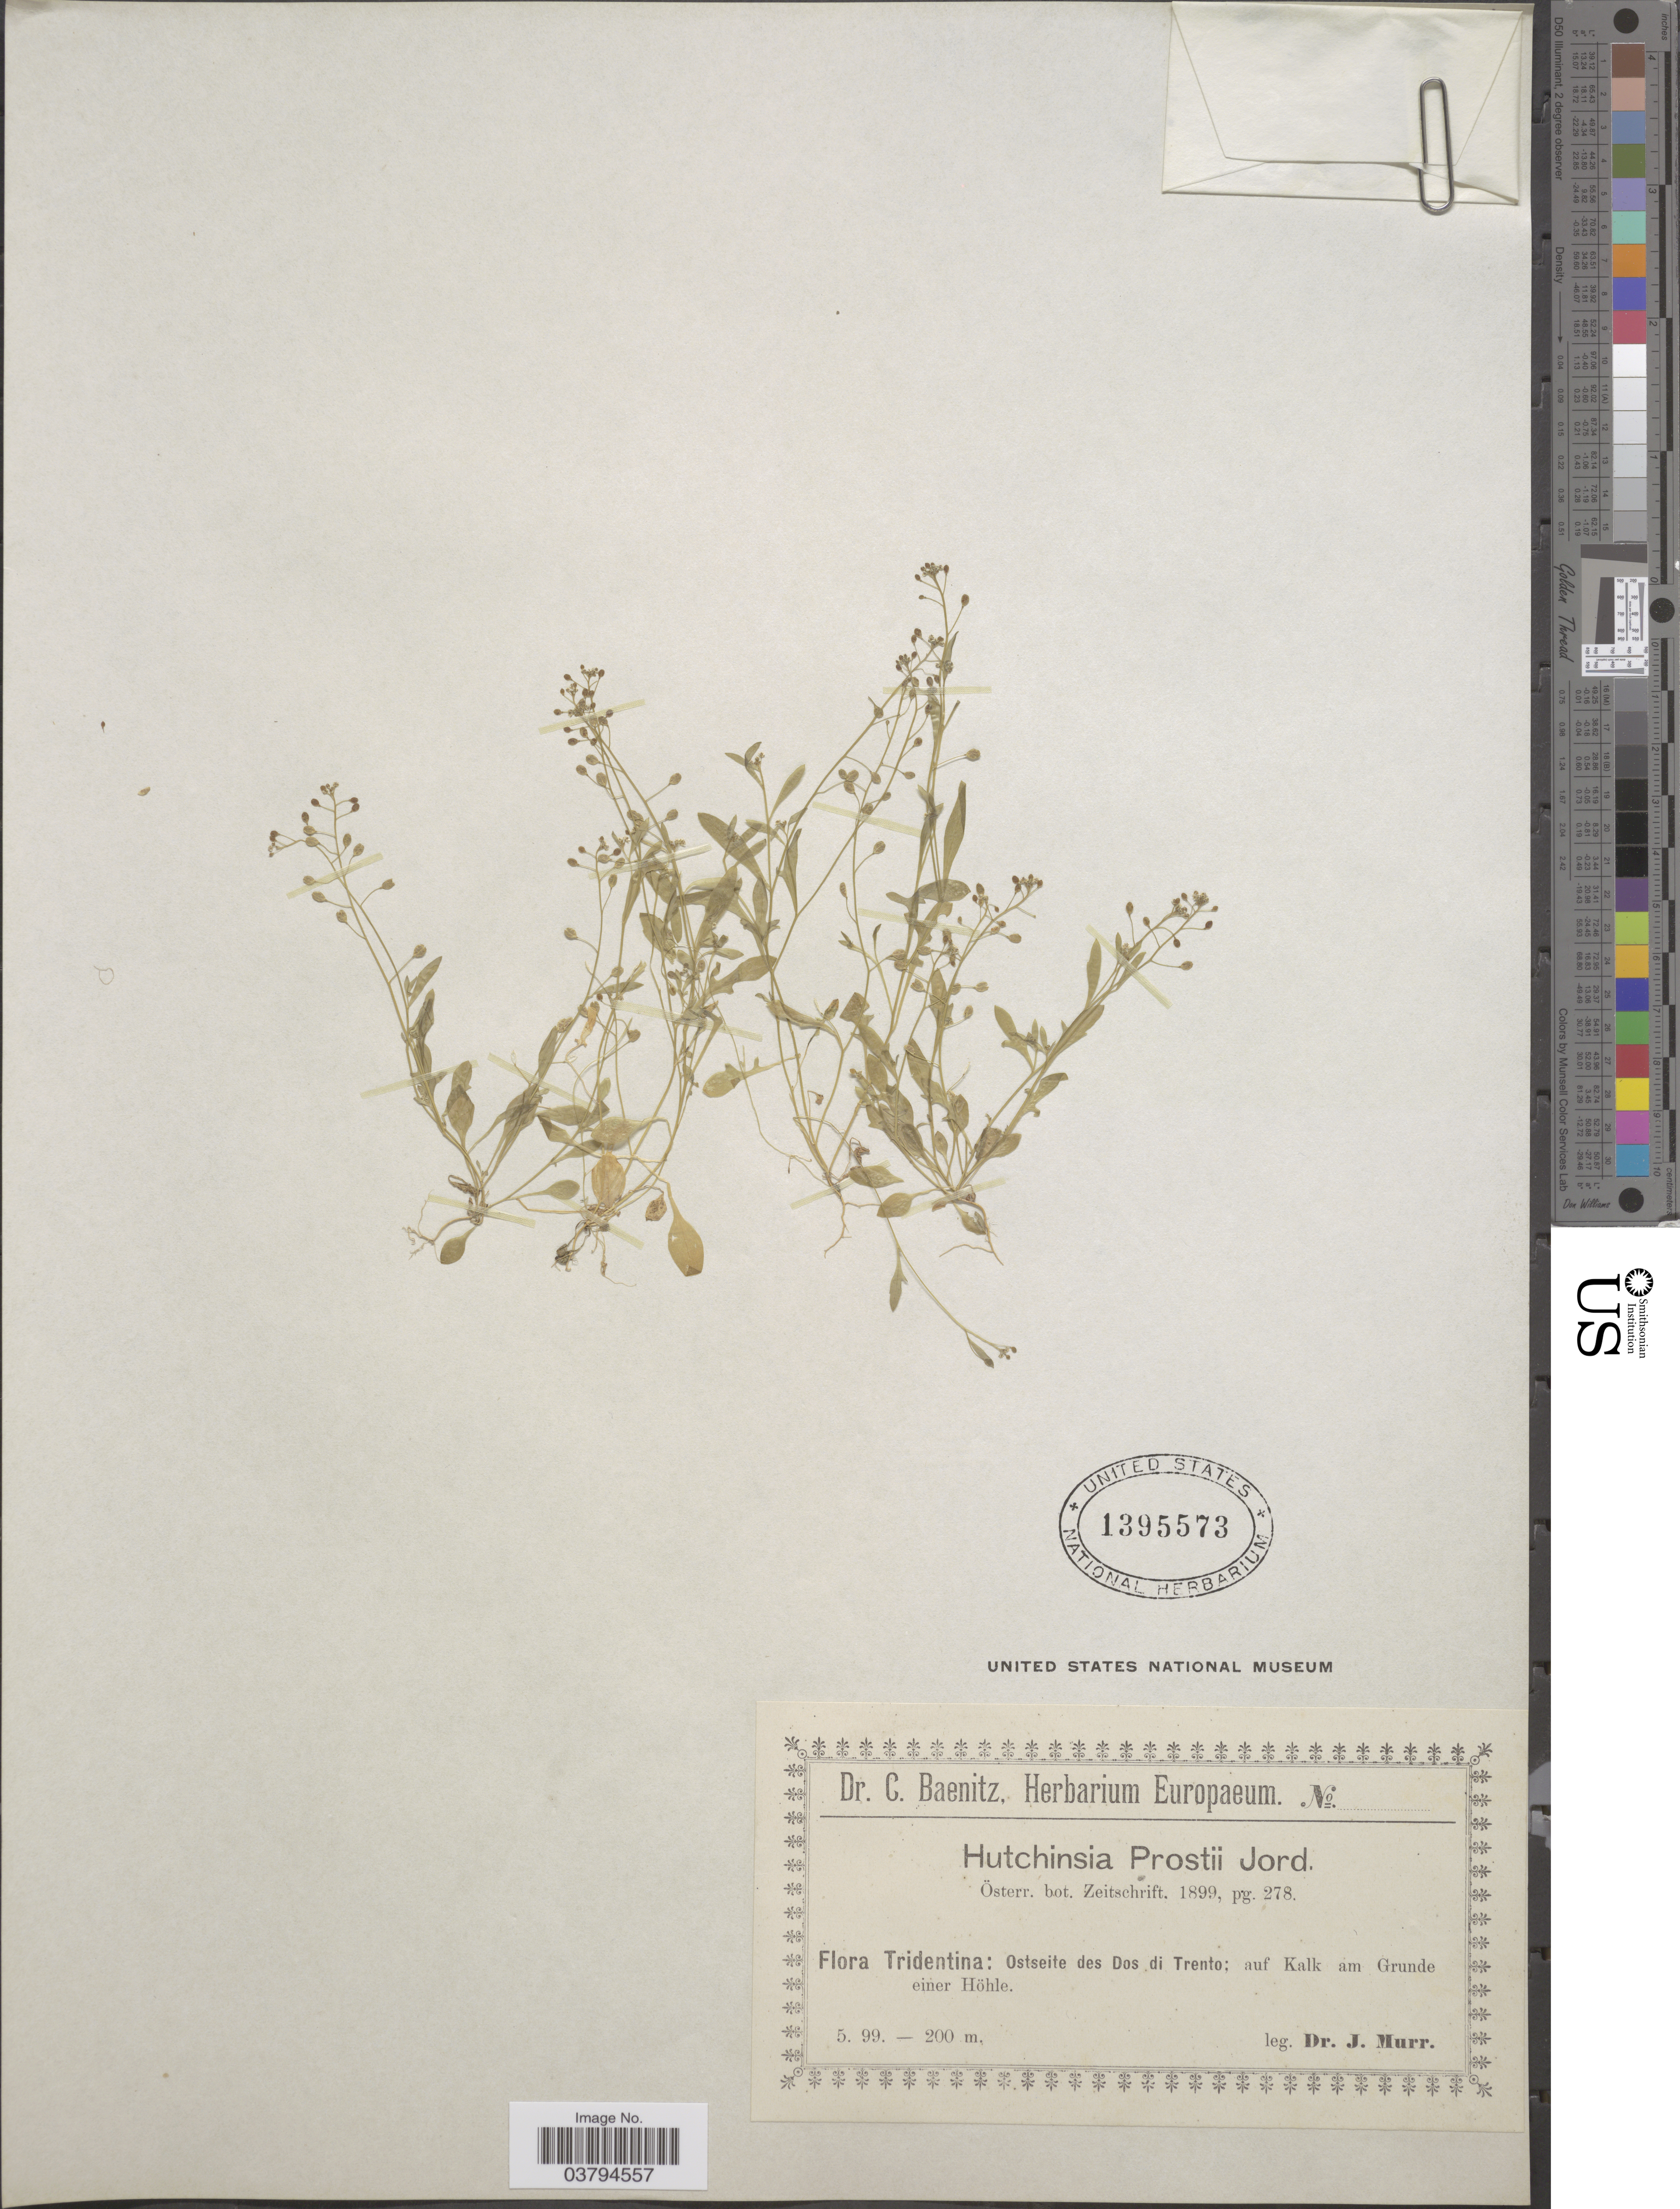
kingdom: Plantae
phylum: Tracheophyta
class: Magnoliopsida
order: Brassicales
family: Brassicaceae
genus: Hutchinsia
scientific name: Hutchinsia prostii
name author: J. Gay ex Jord.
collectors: J. Murr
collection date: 1899-05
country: Italy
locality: Tridentina: Ostseite des Dos di Trento; auf Kalk am Grunde einer Höhle.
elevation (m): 200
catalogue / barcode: US 1395573